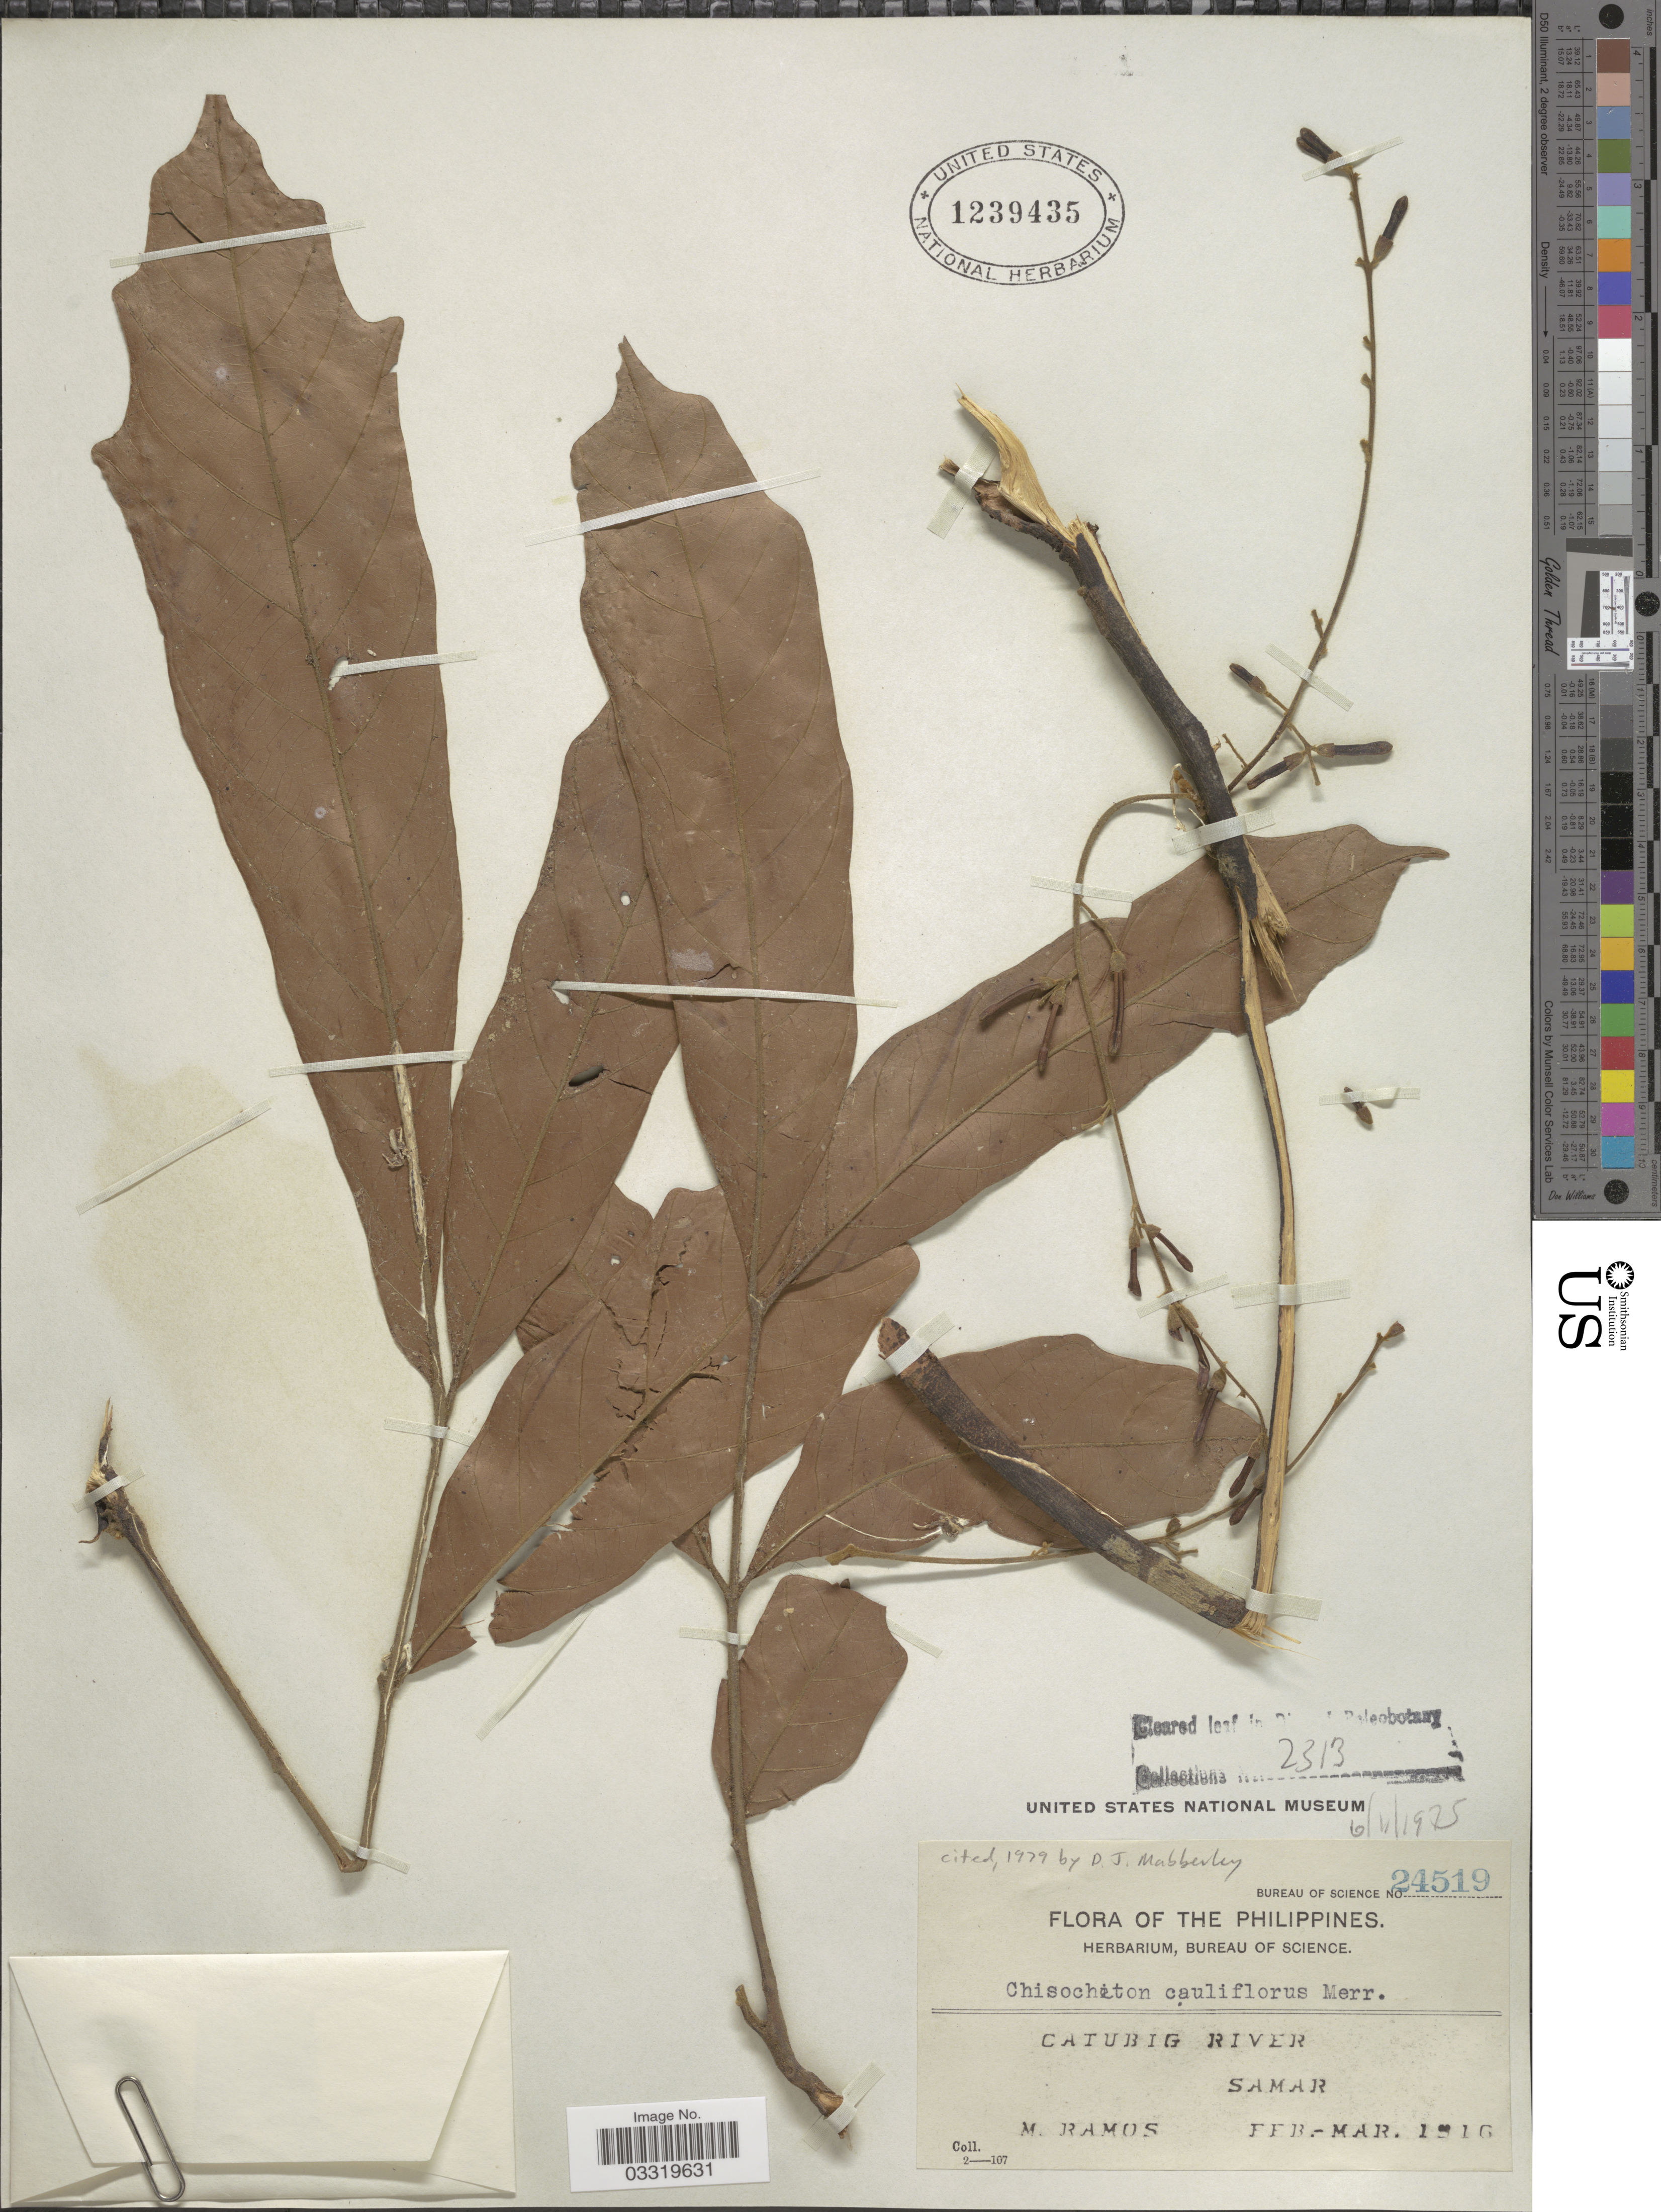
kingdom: Plantae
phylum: Tracheophyta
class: Magnoliopsida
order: Sapindales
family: Meliaceae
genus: Chisocheton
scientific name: Chisocheton cauliflorus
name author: Merr.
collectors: M. Ramos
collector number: Bureau of Science 24519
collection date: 1916-02/1916-03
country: Philippines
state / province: Eastern Visayas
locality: Catubig River. Samar.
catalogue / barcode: US 1239435